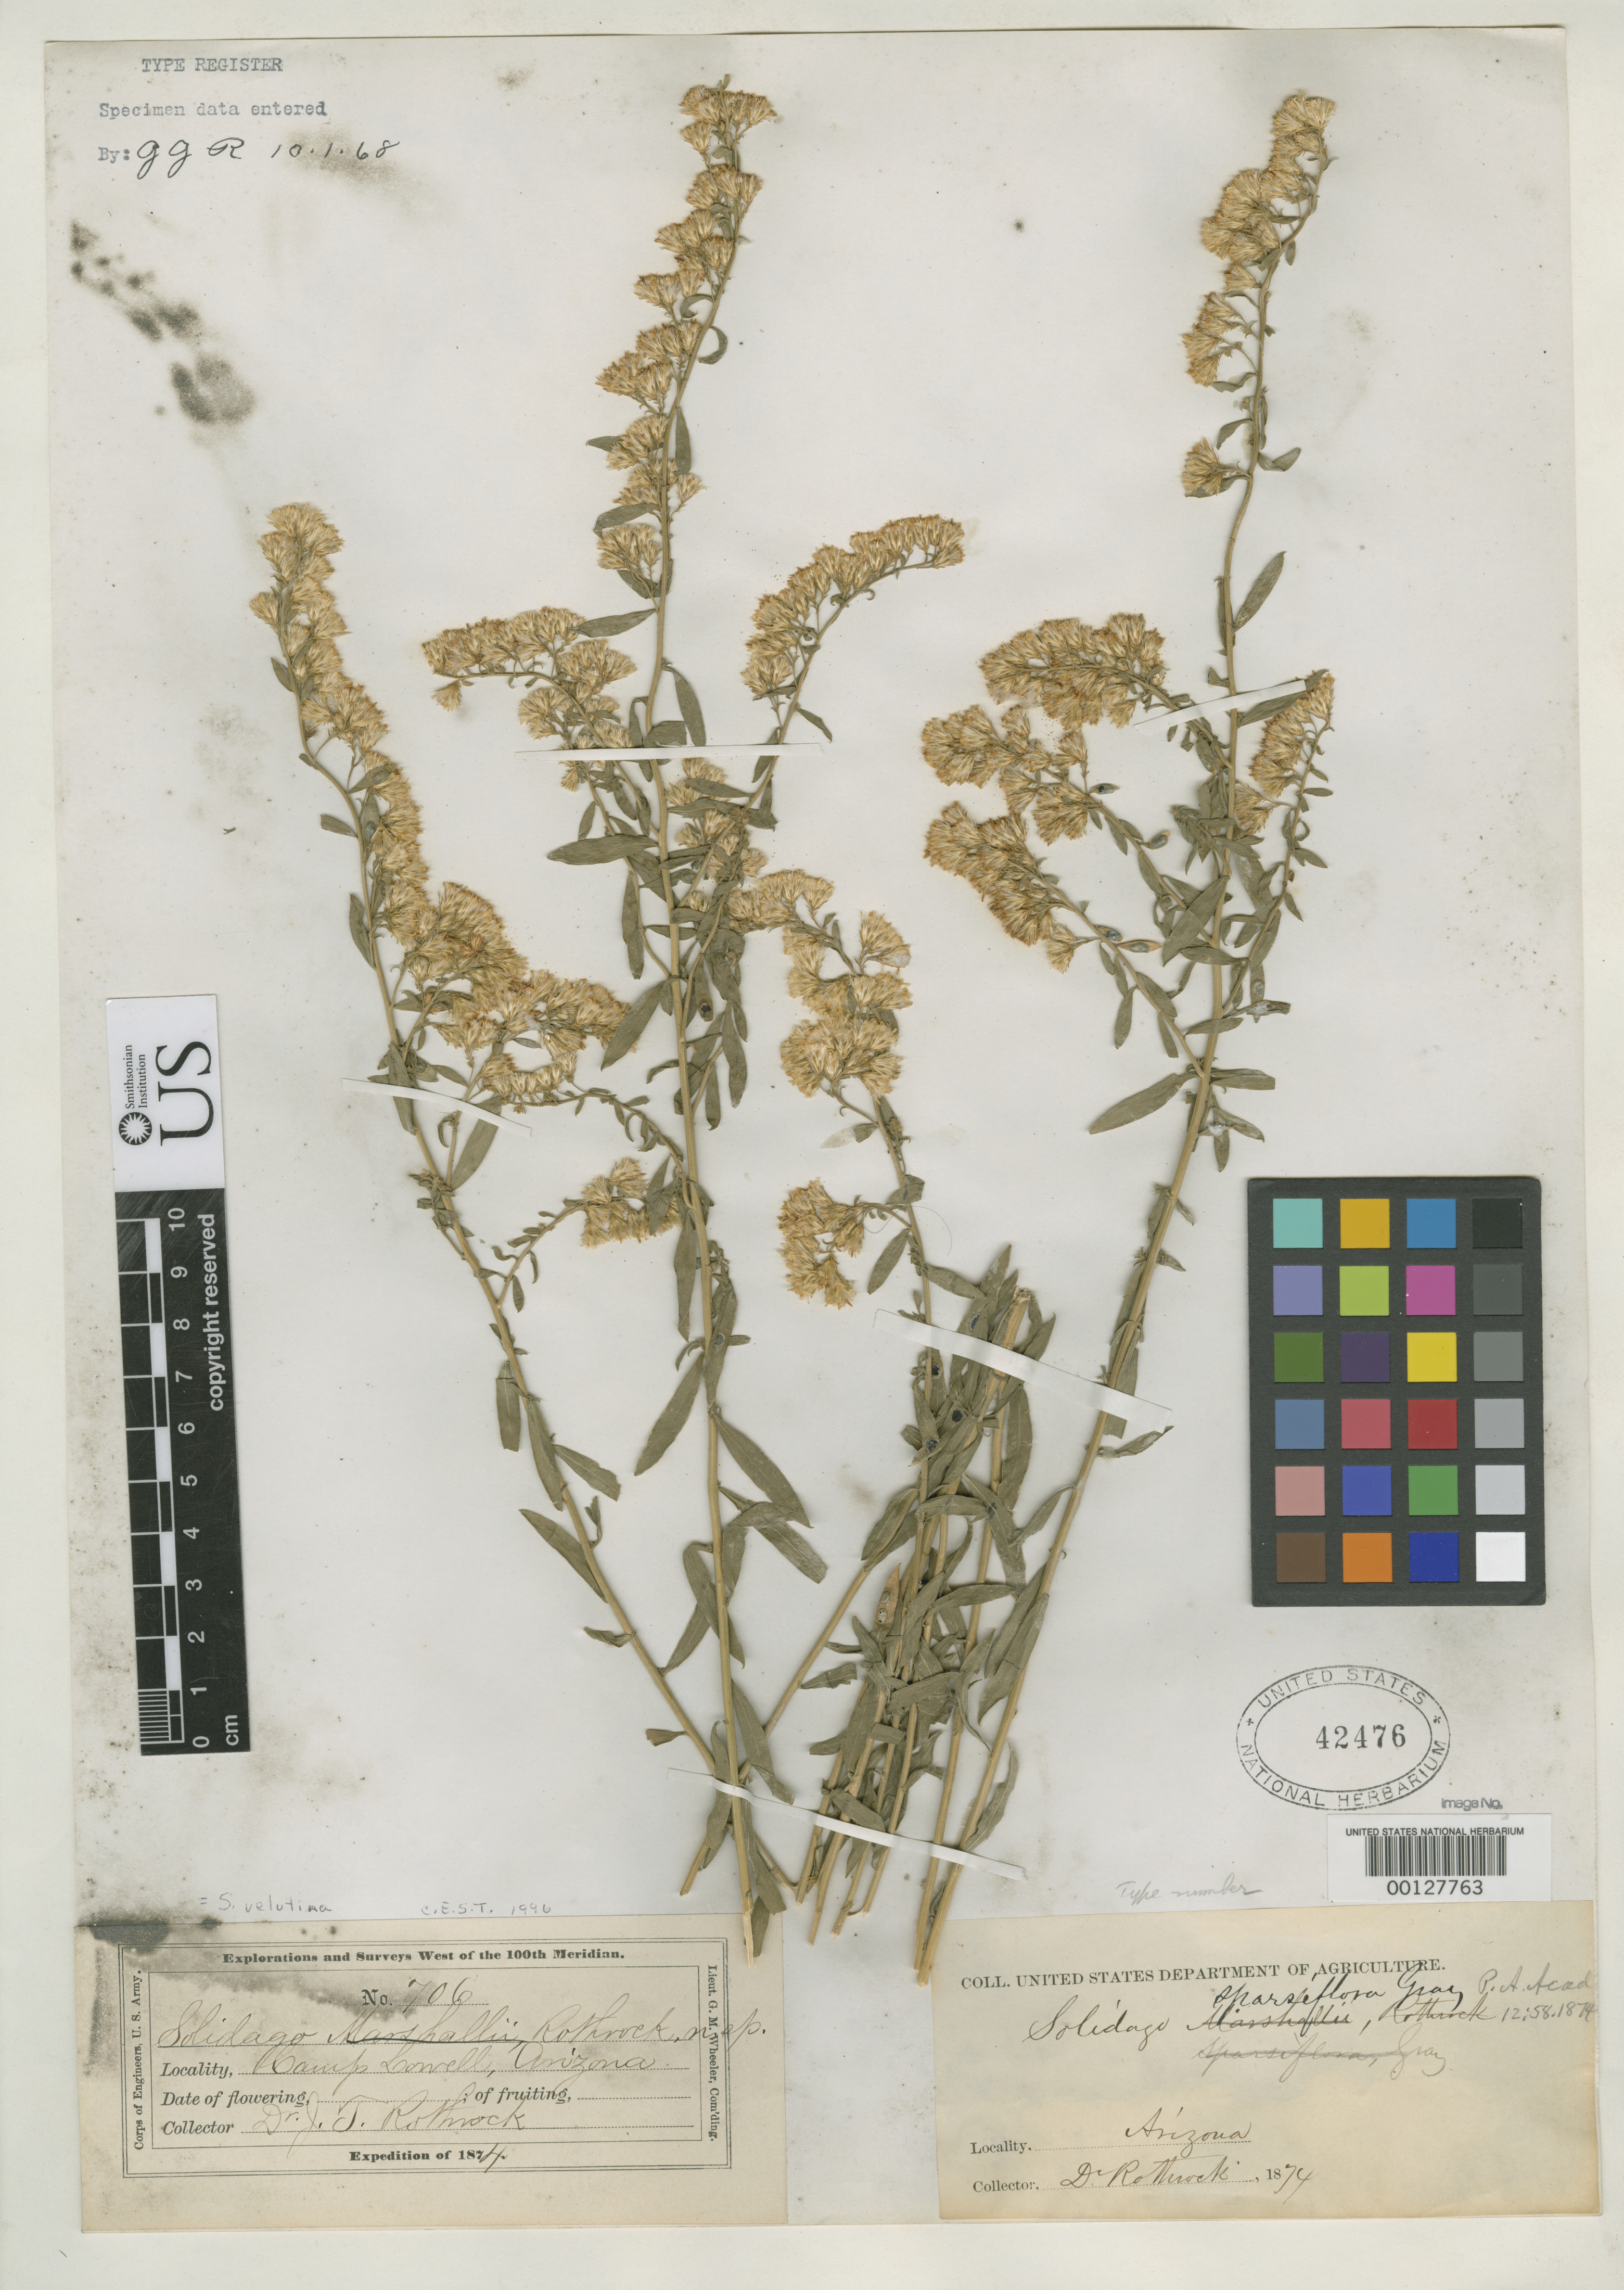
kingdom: Plantae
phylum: Tracheophyta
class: Magnoliopsida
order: Asterales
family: Asteraceae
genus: Solidago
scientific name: Solidago sparsiflora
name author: A. Gray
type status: Isotype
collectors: J. T. Rothrock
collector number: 706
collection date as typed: Sep 1874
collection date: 1874-09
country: United States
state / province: Arizona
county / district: Pima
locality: Camp Lowell.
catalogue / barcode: US 42476